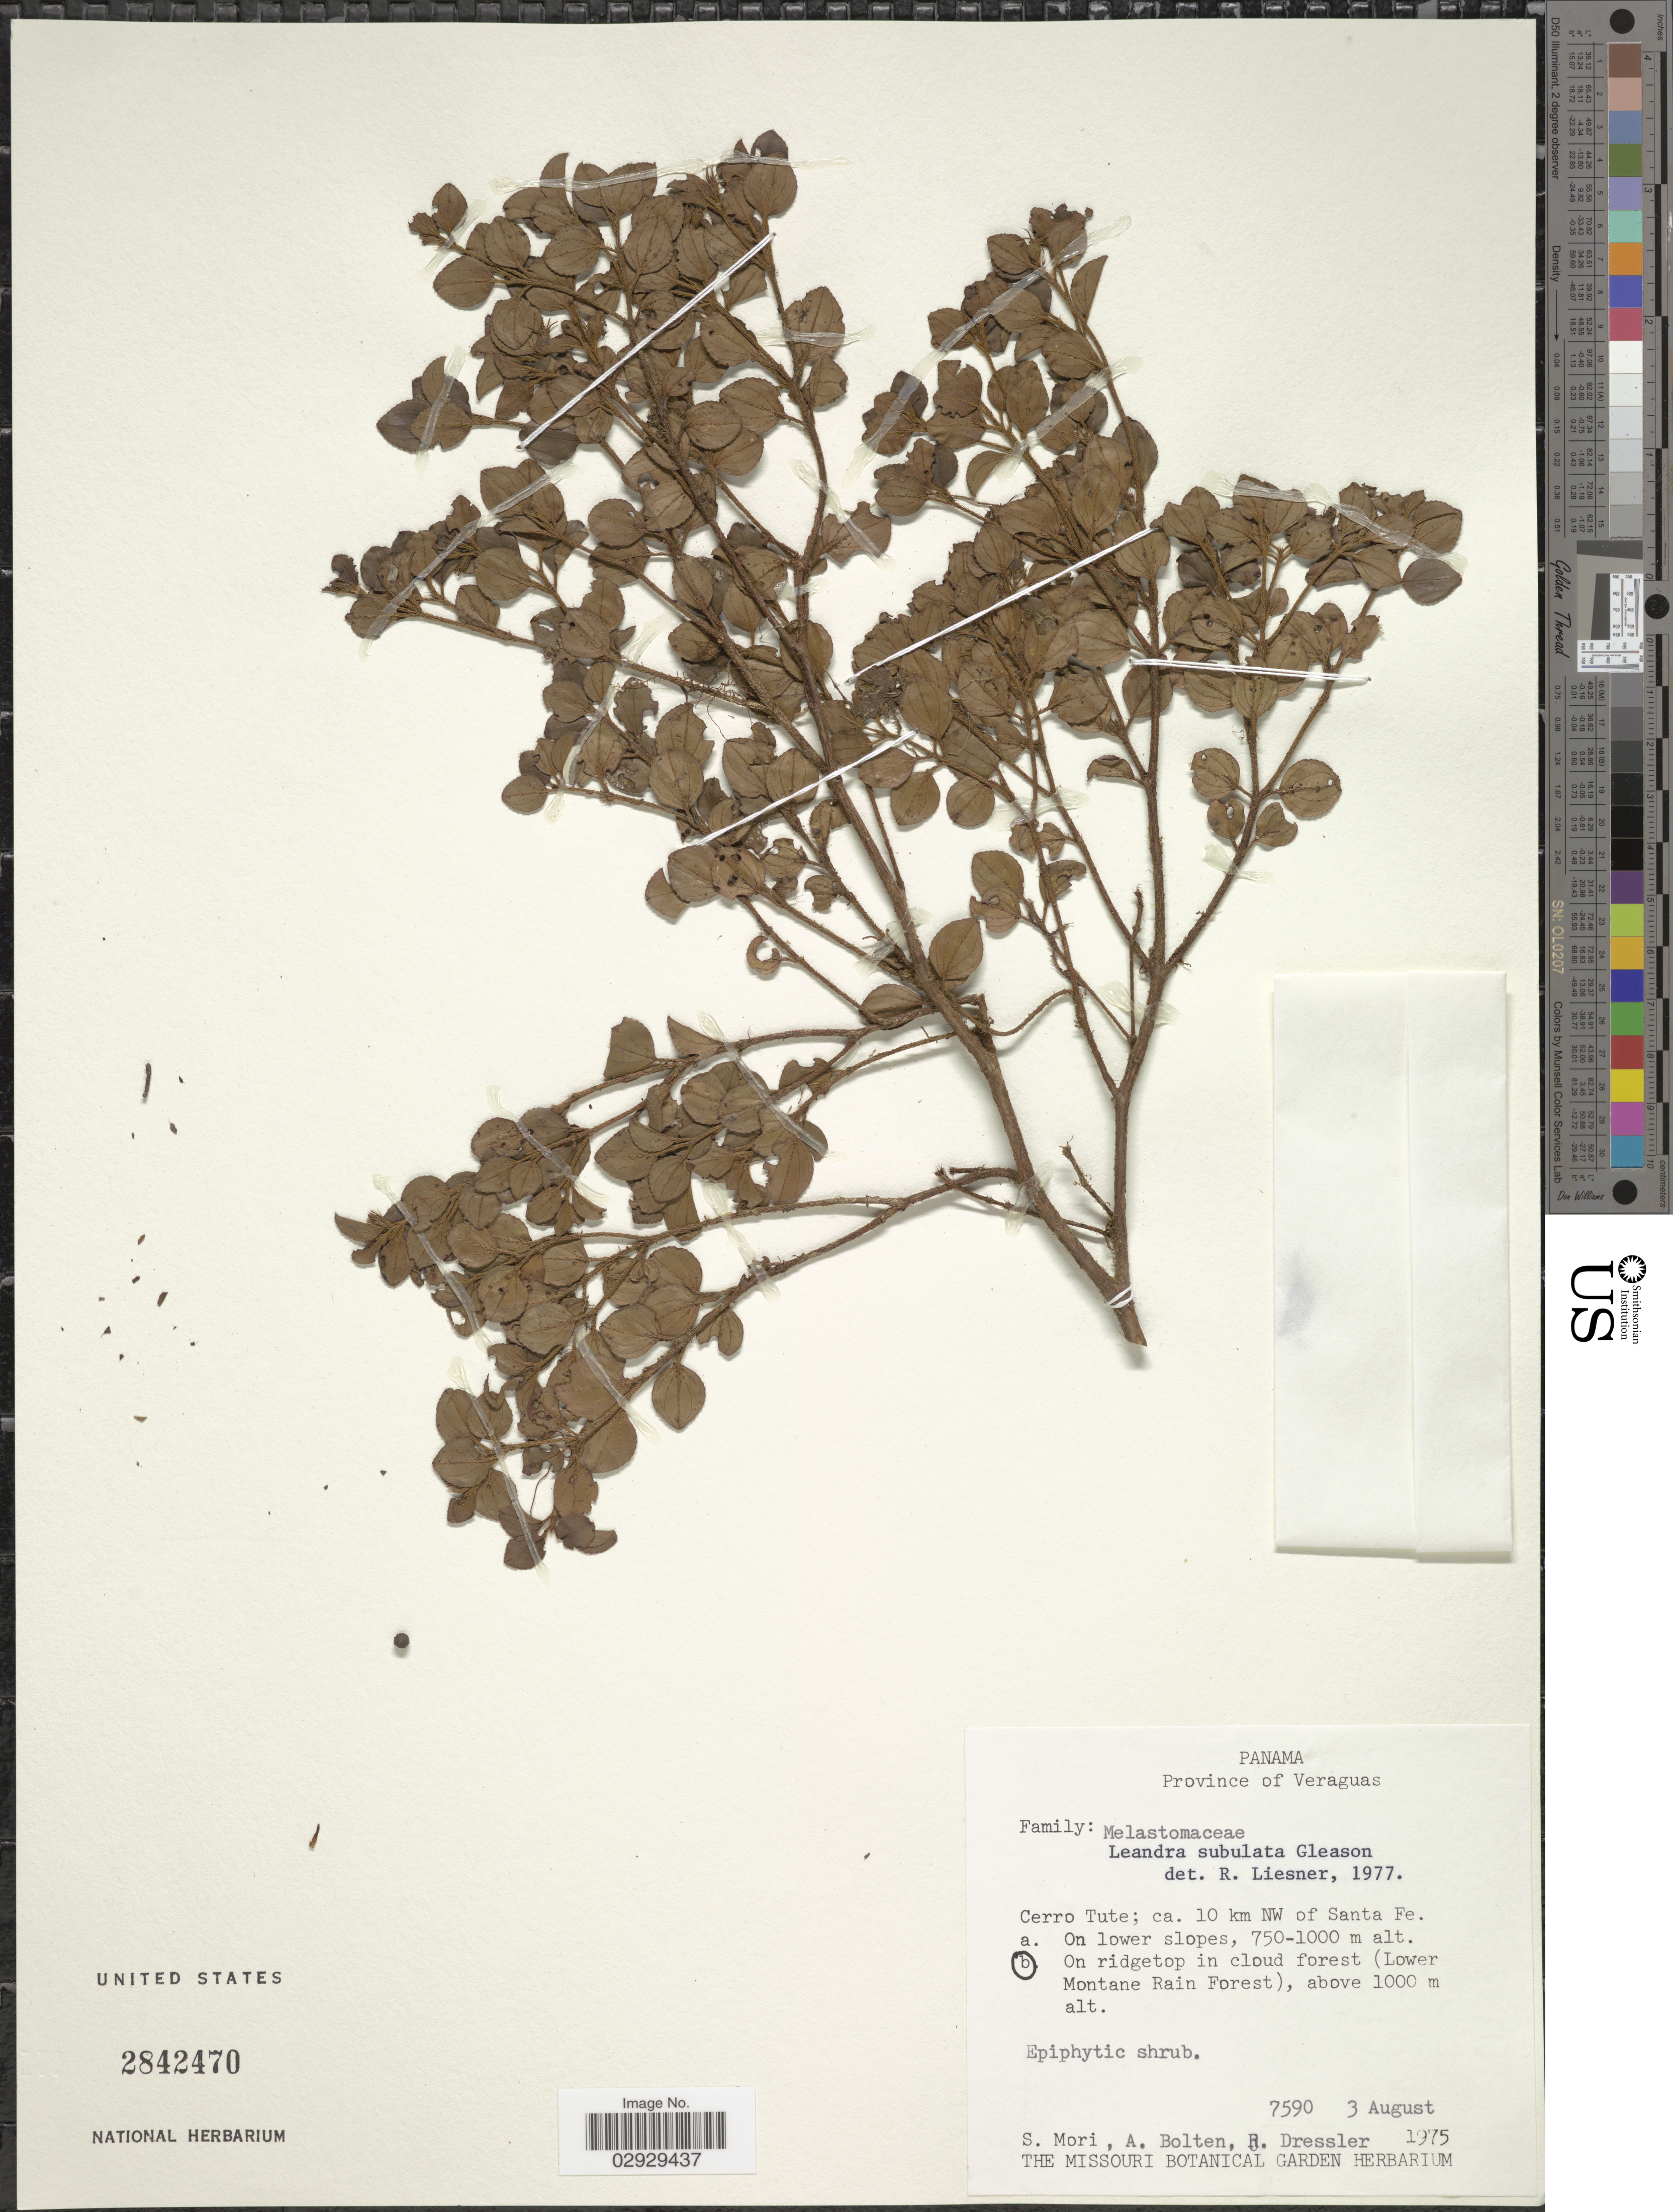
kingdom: Plantae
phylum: Tracheophyta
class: Magnoliopsida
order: Myrtales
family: Melastomataceae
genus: Leandra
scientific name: Leandra subulata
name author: Gleason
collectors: S. Mori, A. Bolten & R. Dressler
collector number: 7590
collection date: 1975-08-03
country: Panama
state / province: Veraguas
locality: Cerro Tute; ca. 10 km NW of Santa Fe.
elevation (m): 1000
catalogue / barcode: US 2842470